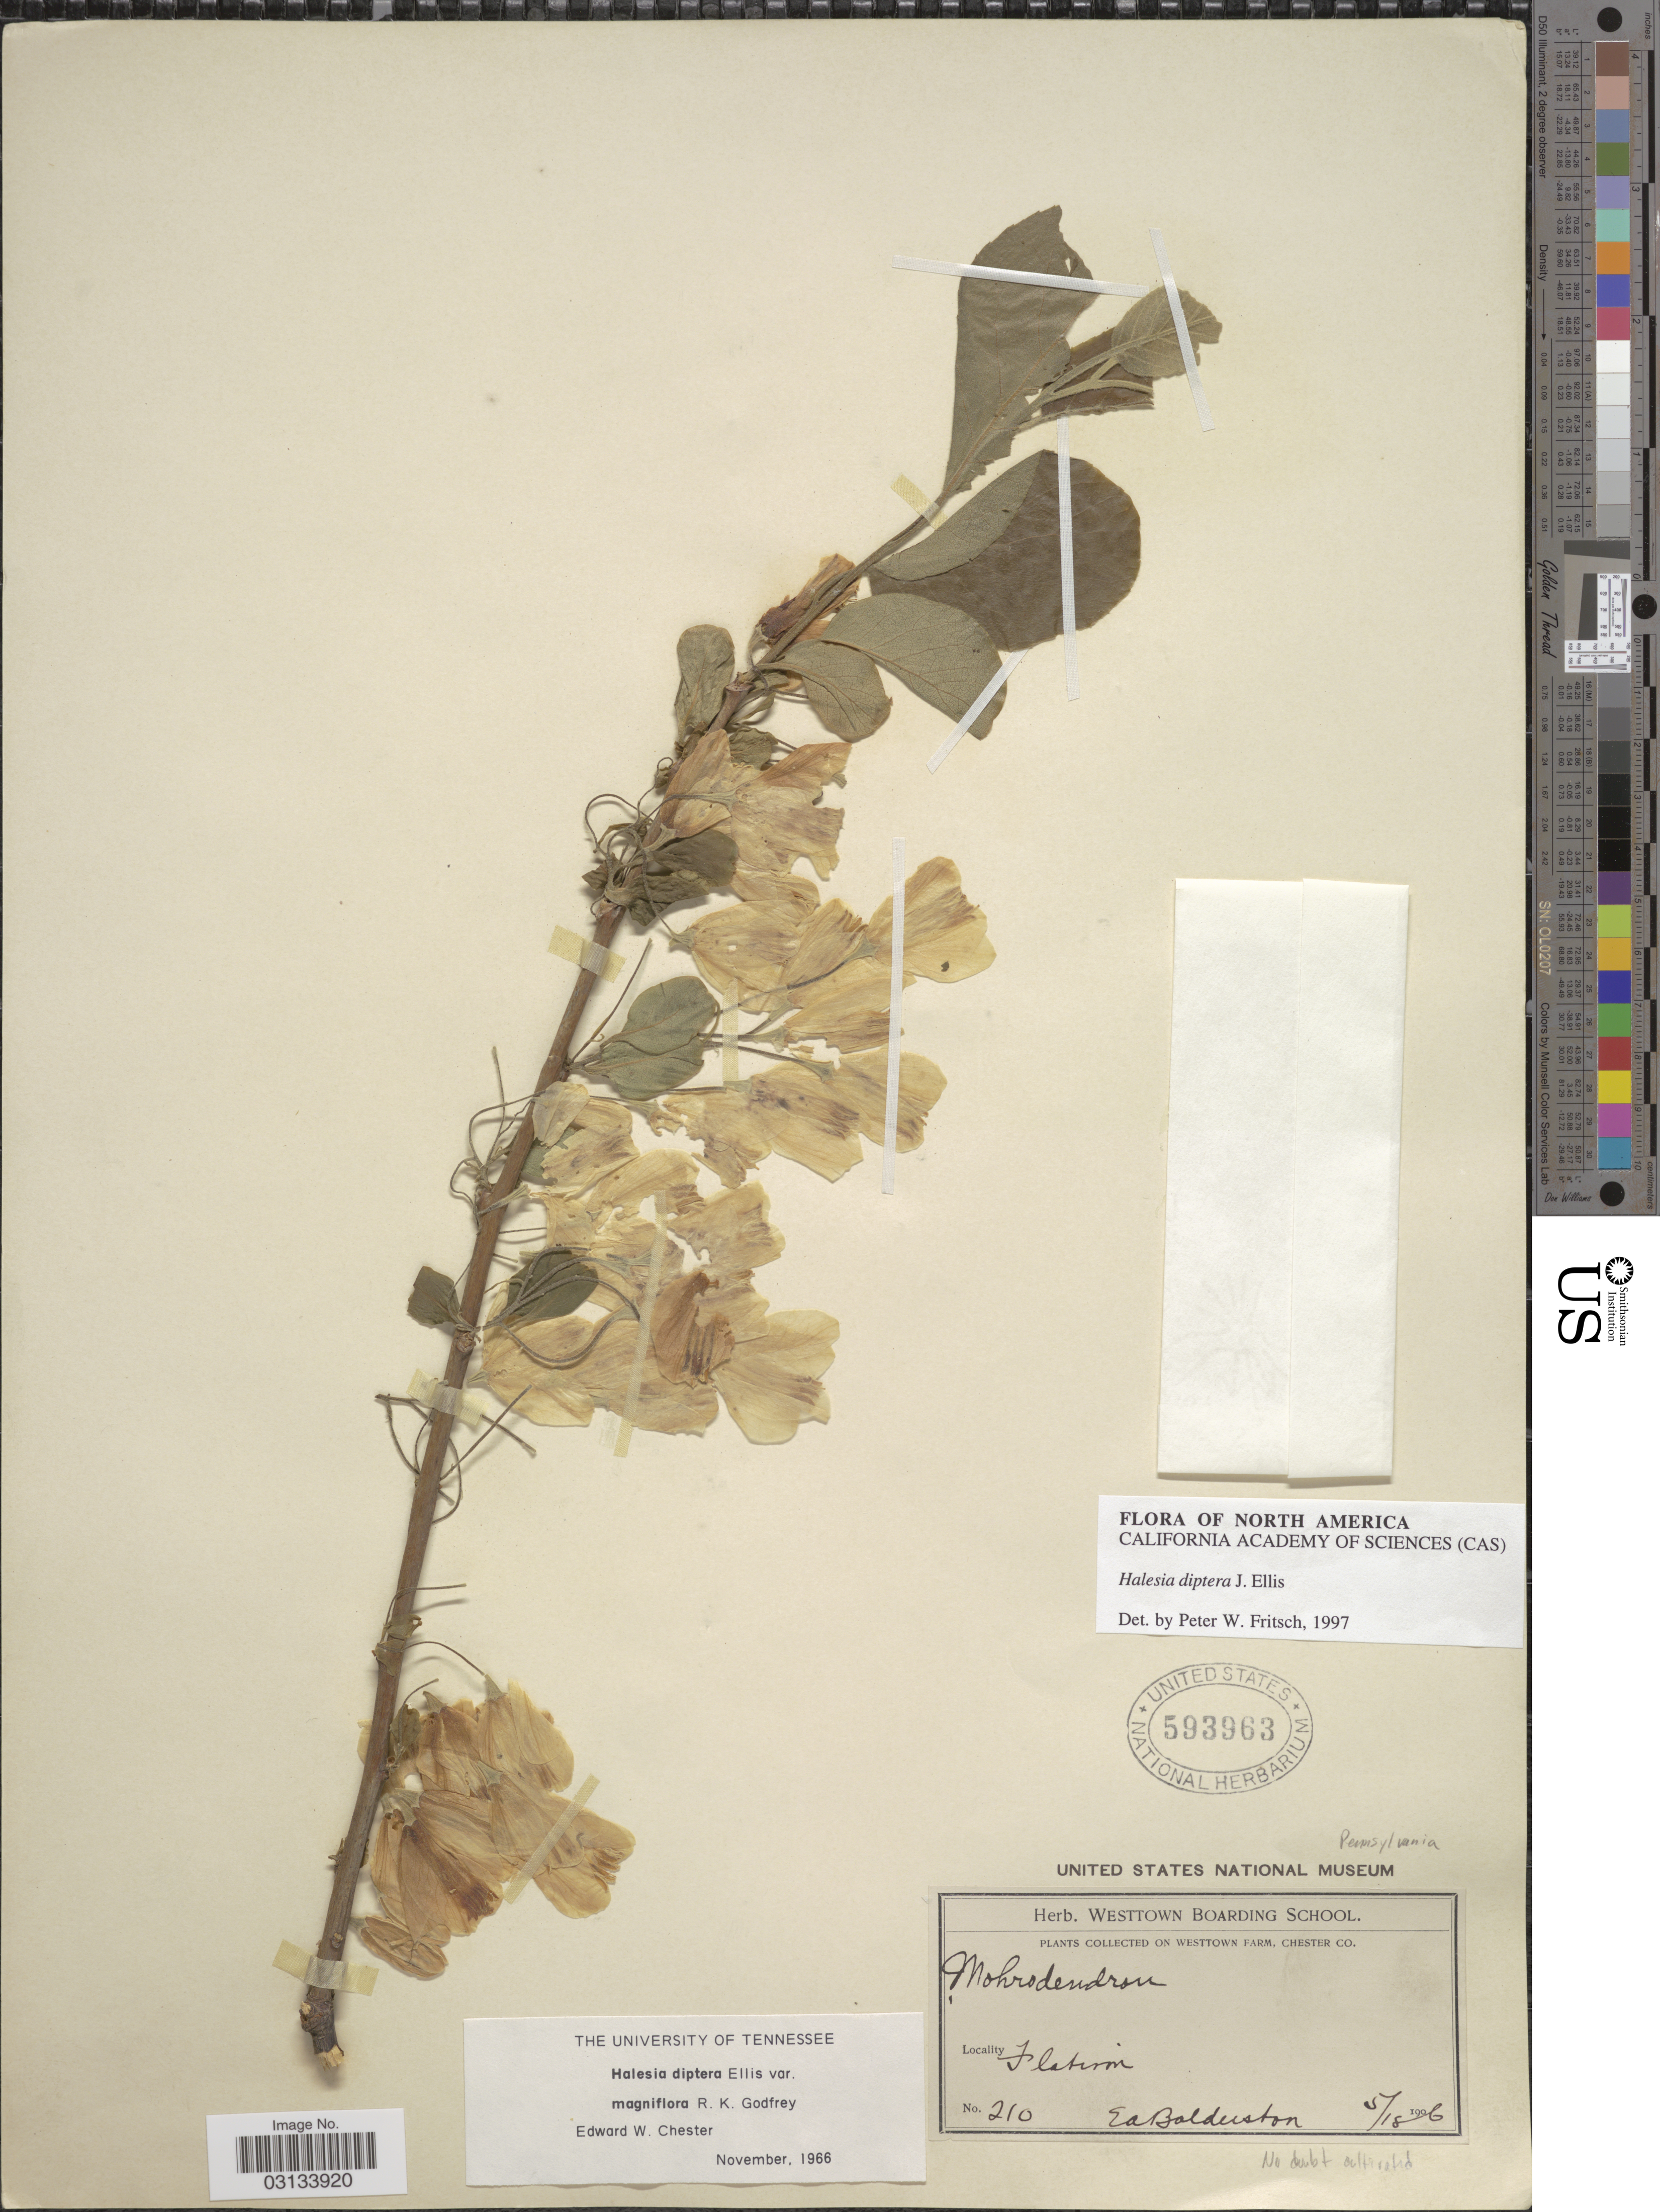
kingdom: Plantae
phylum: Tracheophyta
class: Magnoliopsida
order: Ericales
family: Styracaceae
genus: Halesia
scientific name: Halesia diptera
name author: J. Ellis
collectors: E. Balderston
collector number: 210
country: United States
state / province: Pennsylvania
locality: Westtown Farm, Chester Co. Flatiron.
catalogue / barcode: US 593963